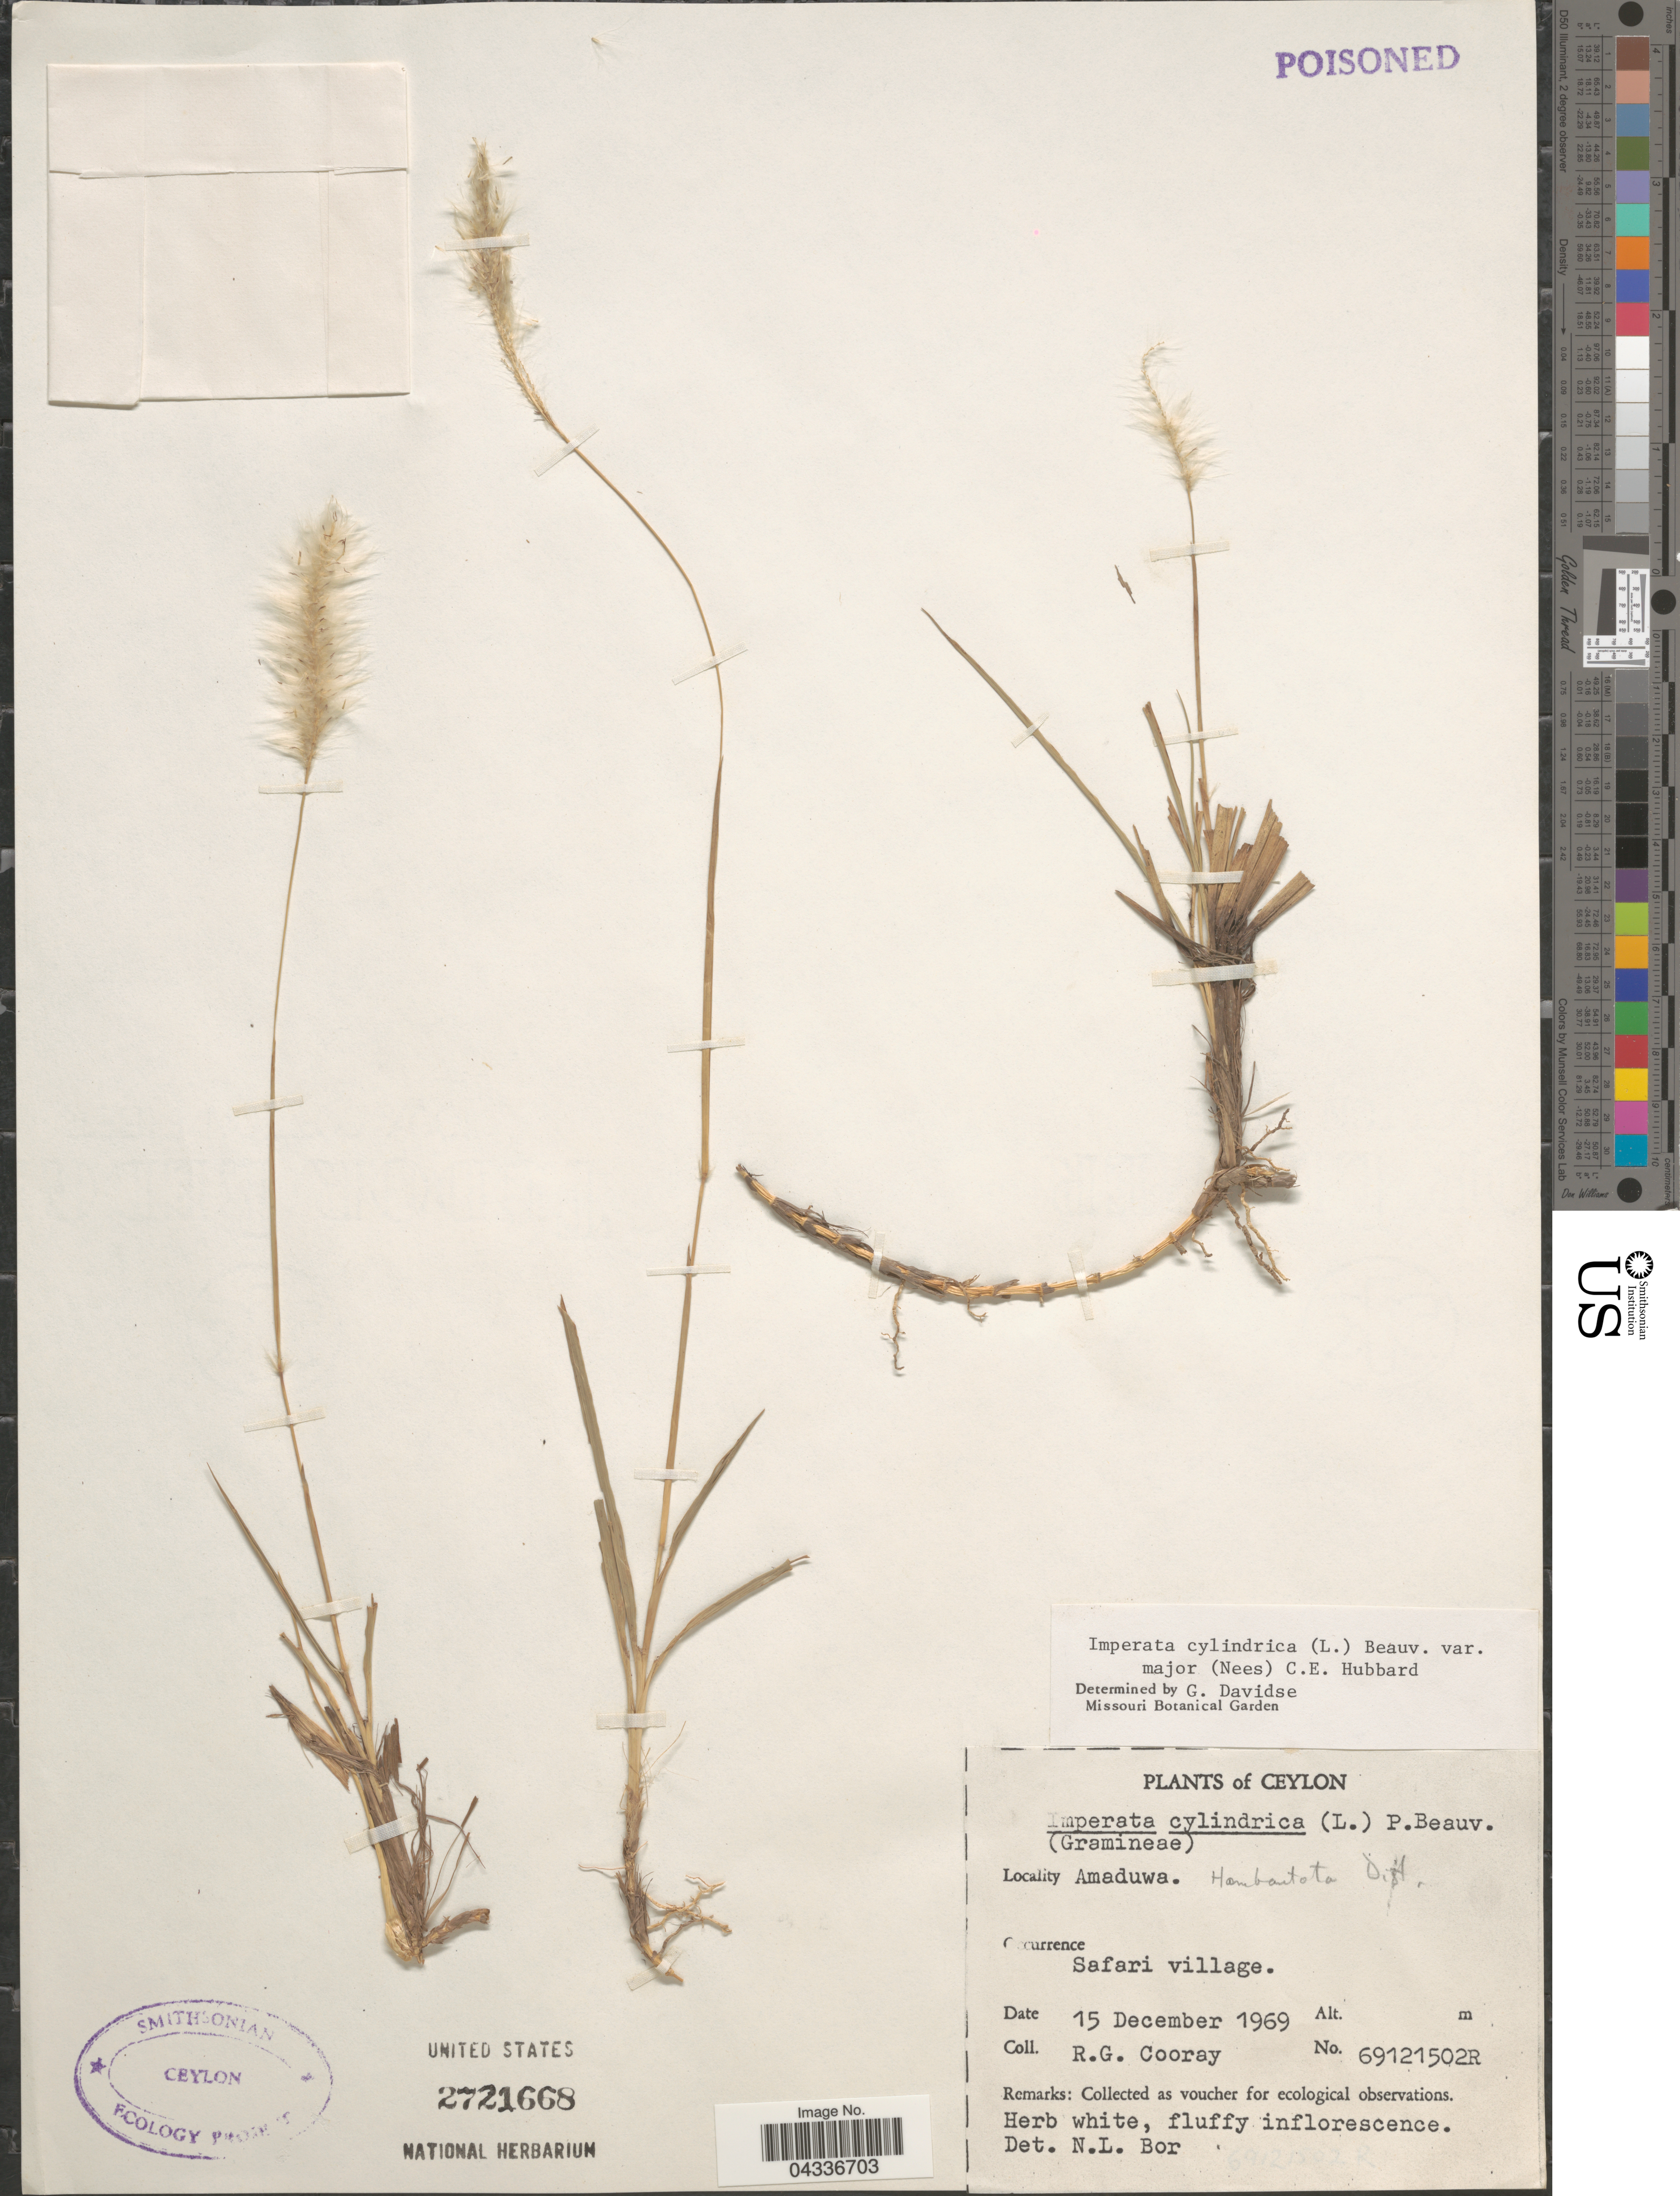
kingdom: Plantae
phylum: Tracheophyta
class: Liliopsida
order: Poales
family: Poaceae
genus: Imperata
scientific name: Imperata cylindrica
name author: (L.) P. Beauv.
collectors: R. Cooray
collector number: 69121502R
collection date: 1969-12-15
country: Sri Lanka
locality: Ceylon. Amaduwa. Hambantota Dist.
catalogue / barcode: US 2721668